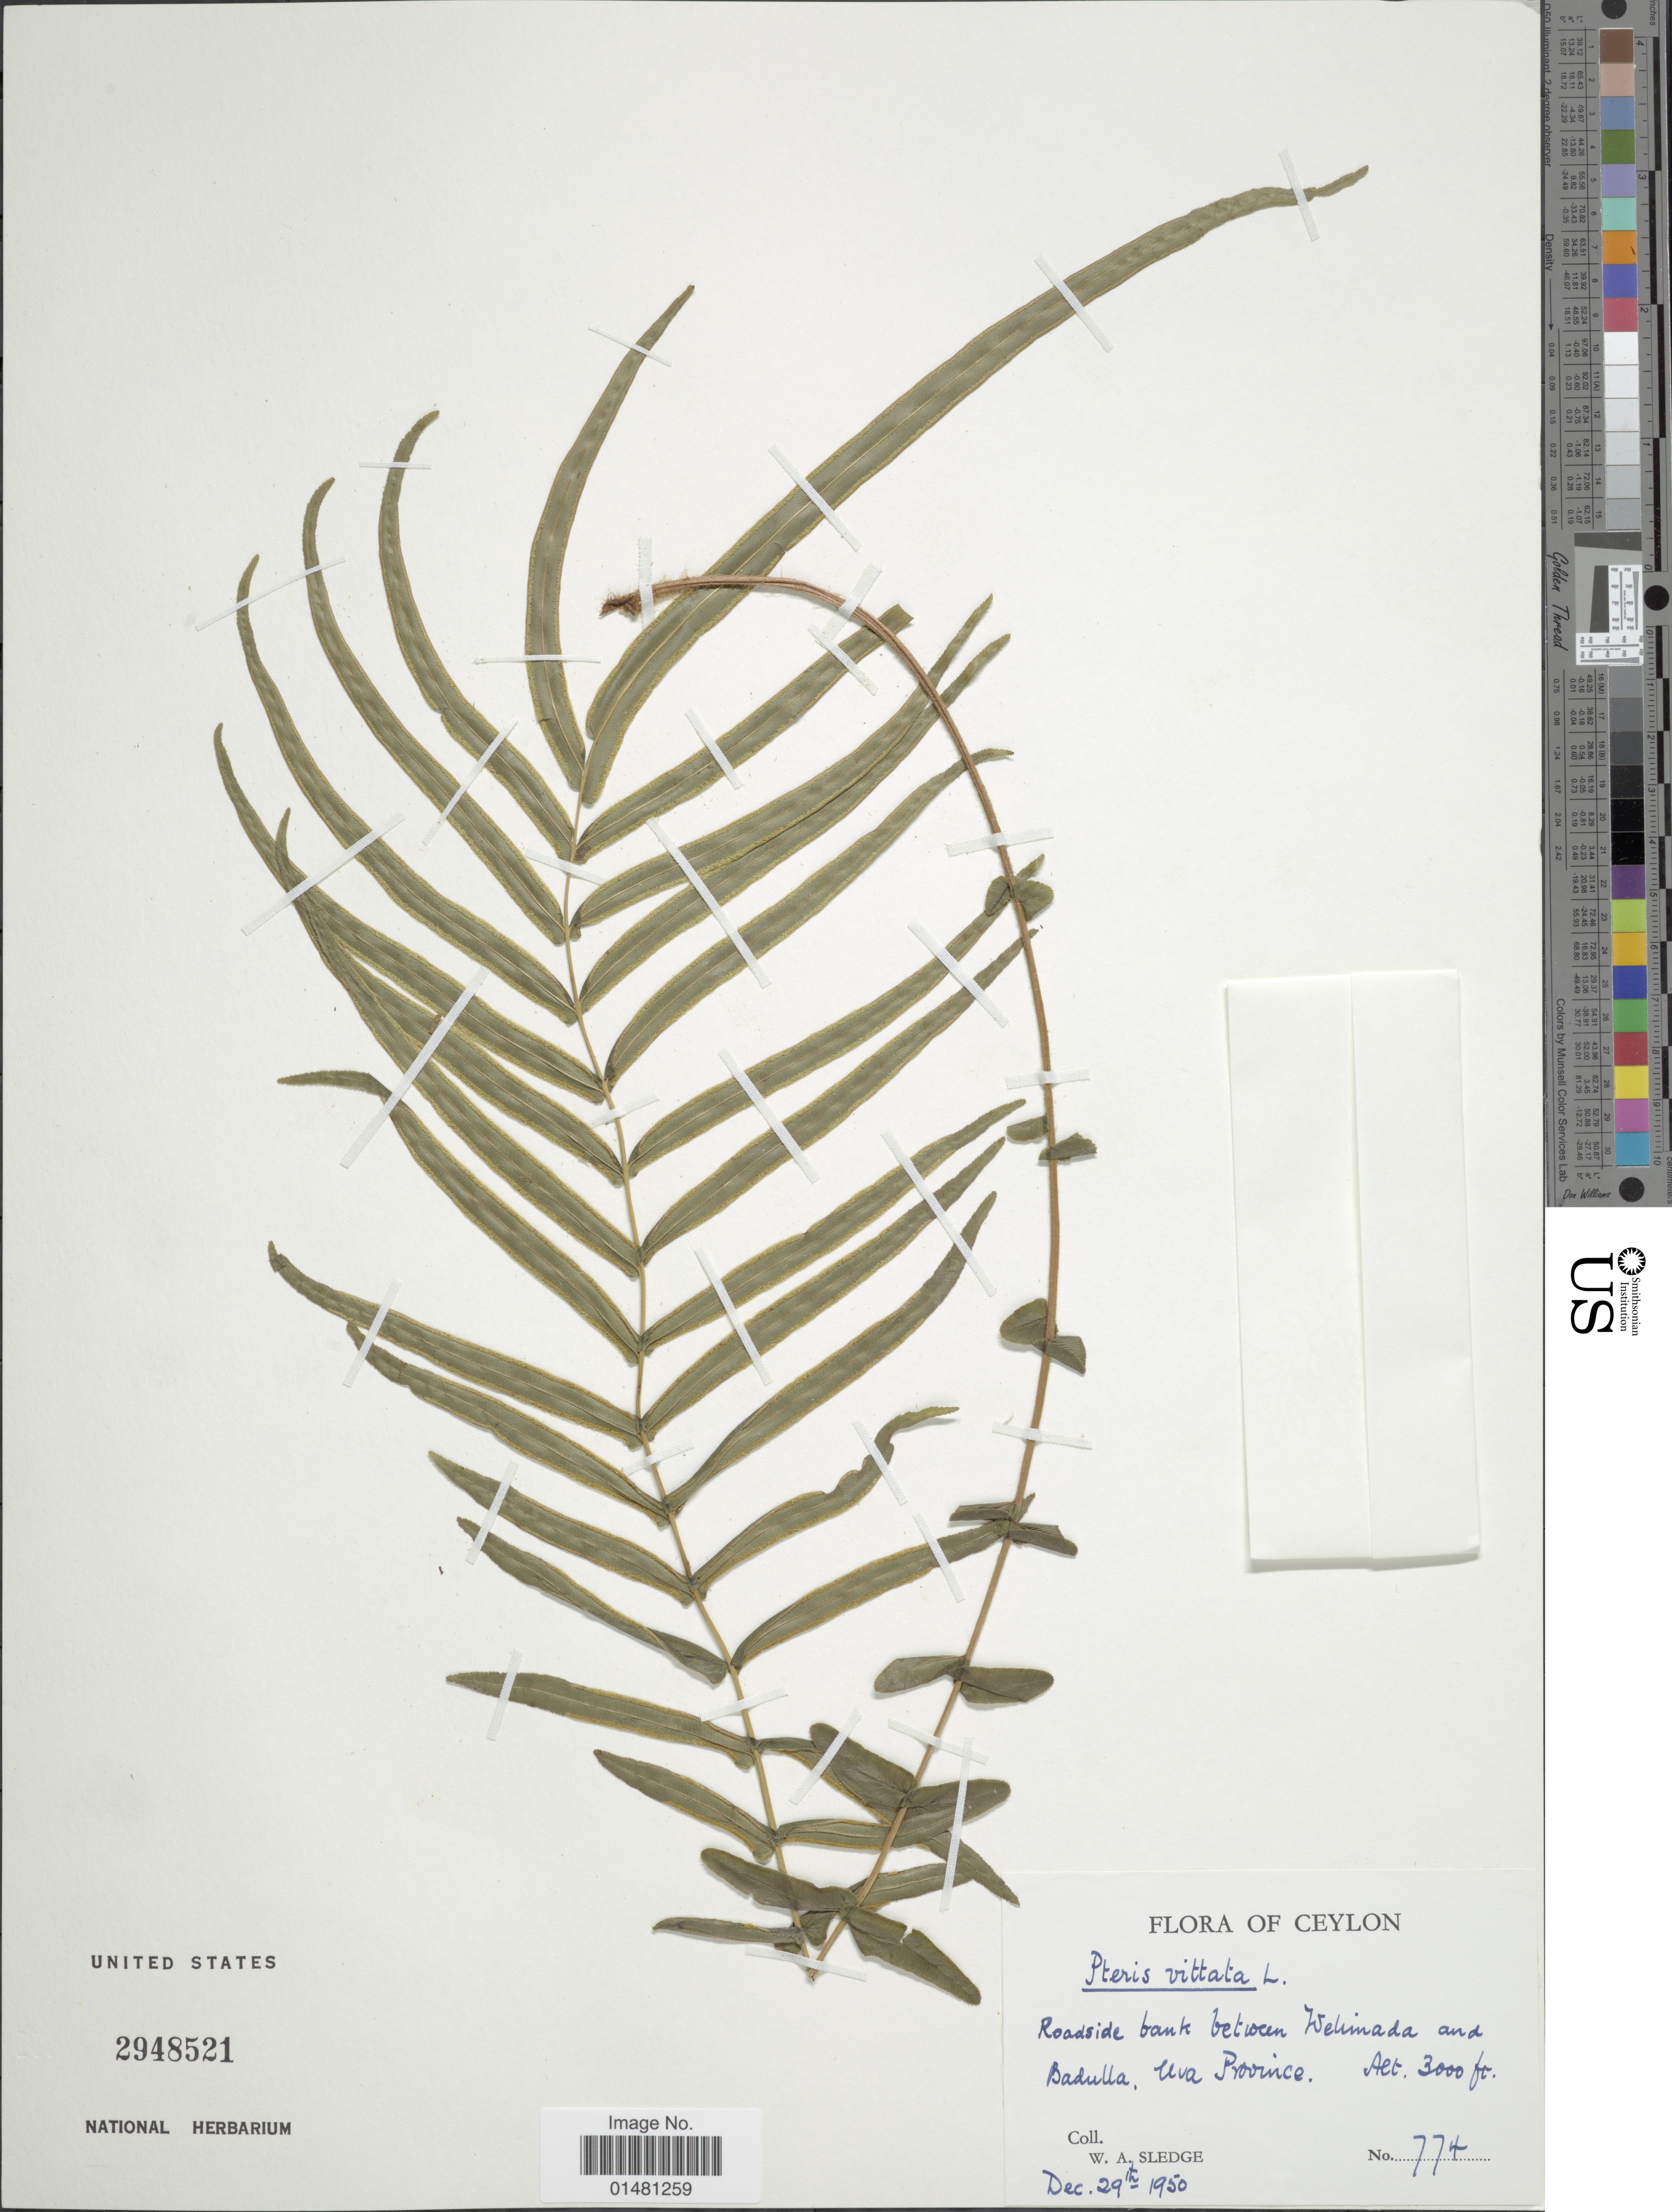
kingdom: Plantae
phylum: Tracheophyta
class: Polypodiopsida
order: Polypodiales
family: Pteridaceae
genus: Pteris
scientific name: Pteris vittata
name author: L.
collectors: W. A. Sledge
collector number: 774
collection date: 1950-12-29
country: Sri Lanka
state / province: Uva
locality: Ceylon, Roadside bank between Welimanda and Badulla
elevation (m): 914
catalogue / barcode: US 2948521